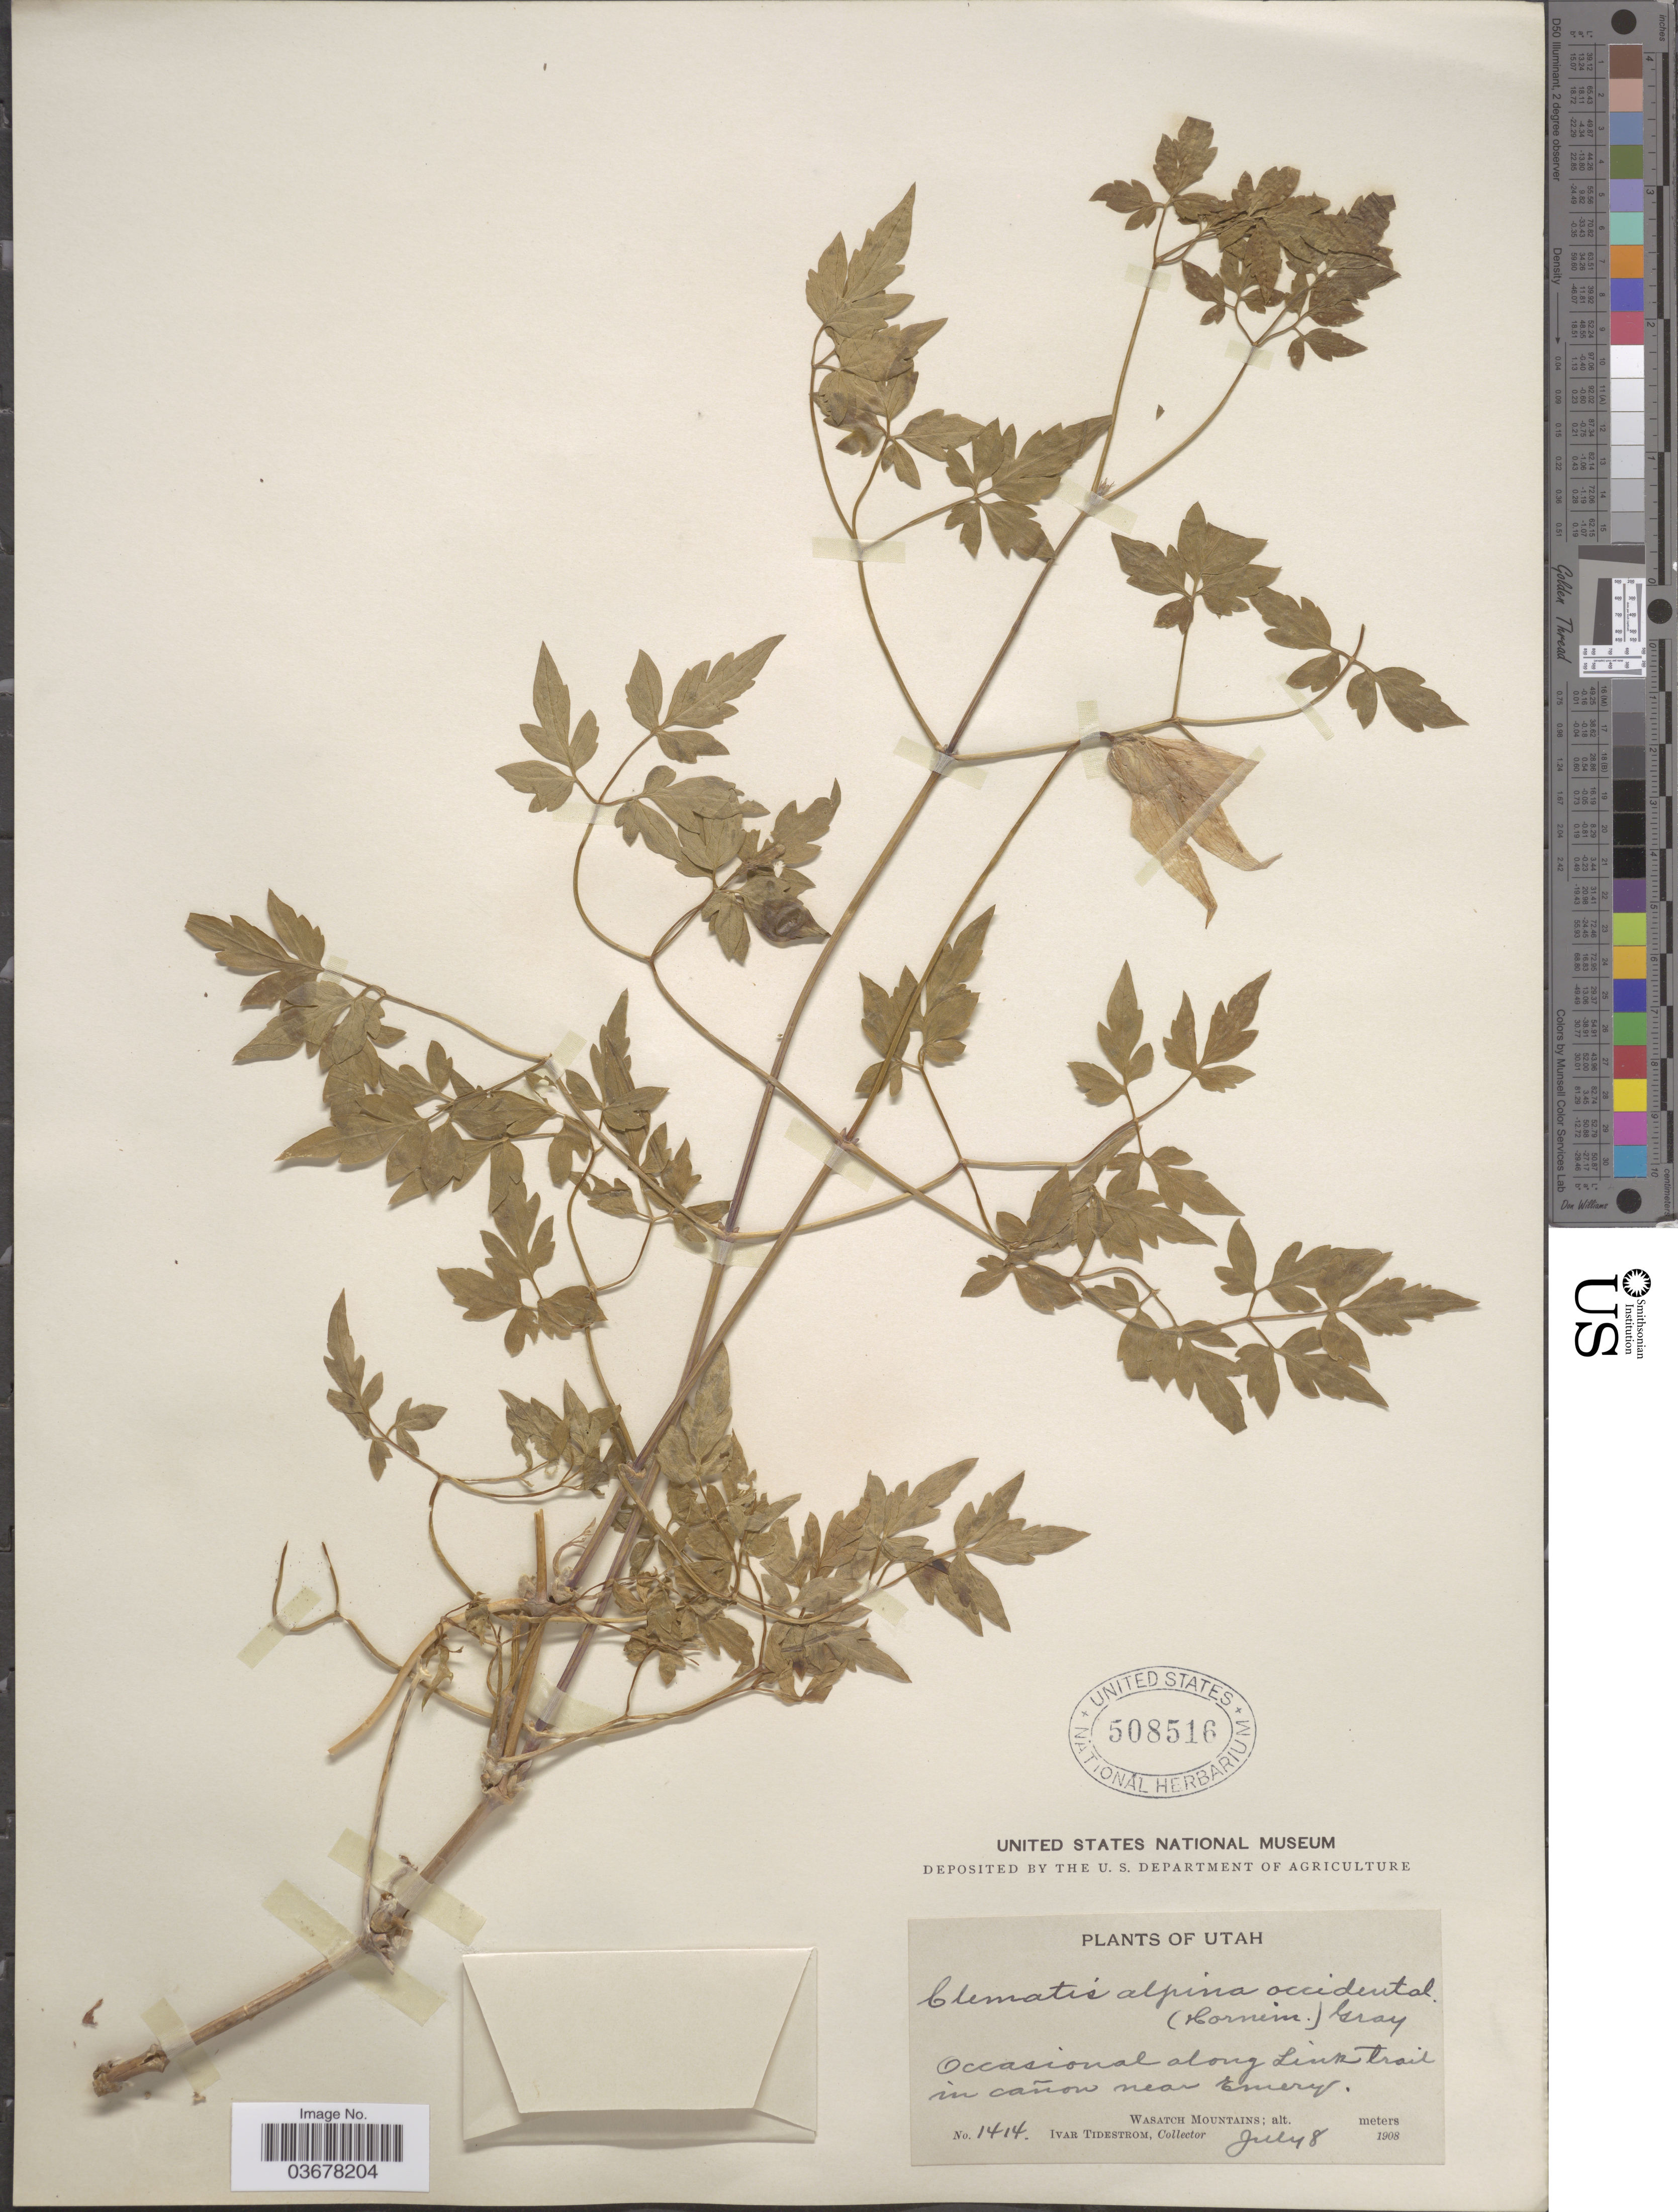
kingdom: Plantae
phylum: Tracheophyta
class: Magnoliopsida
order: Ranunculales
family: Ranunculaceae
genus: Clematis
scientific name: Clematis columbiana var. columbiana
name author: (Nutt.) Torr. & A. Gray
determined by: Strong, M. T., (US), Smithsonian Institution - National Museum of Natural History (UNITED STATES)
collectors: I. F. Tidestrom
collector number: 1414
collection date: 1908-07-08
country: United States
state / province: Utah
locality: Along Link trail in cañon near Emery. Wasatch Mountains.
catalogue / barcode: US 508516